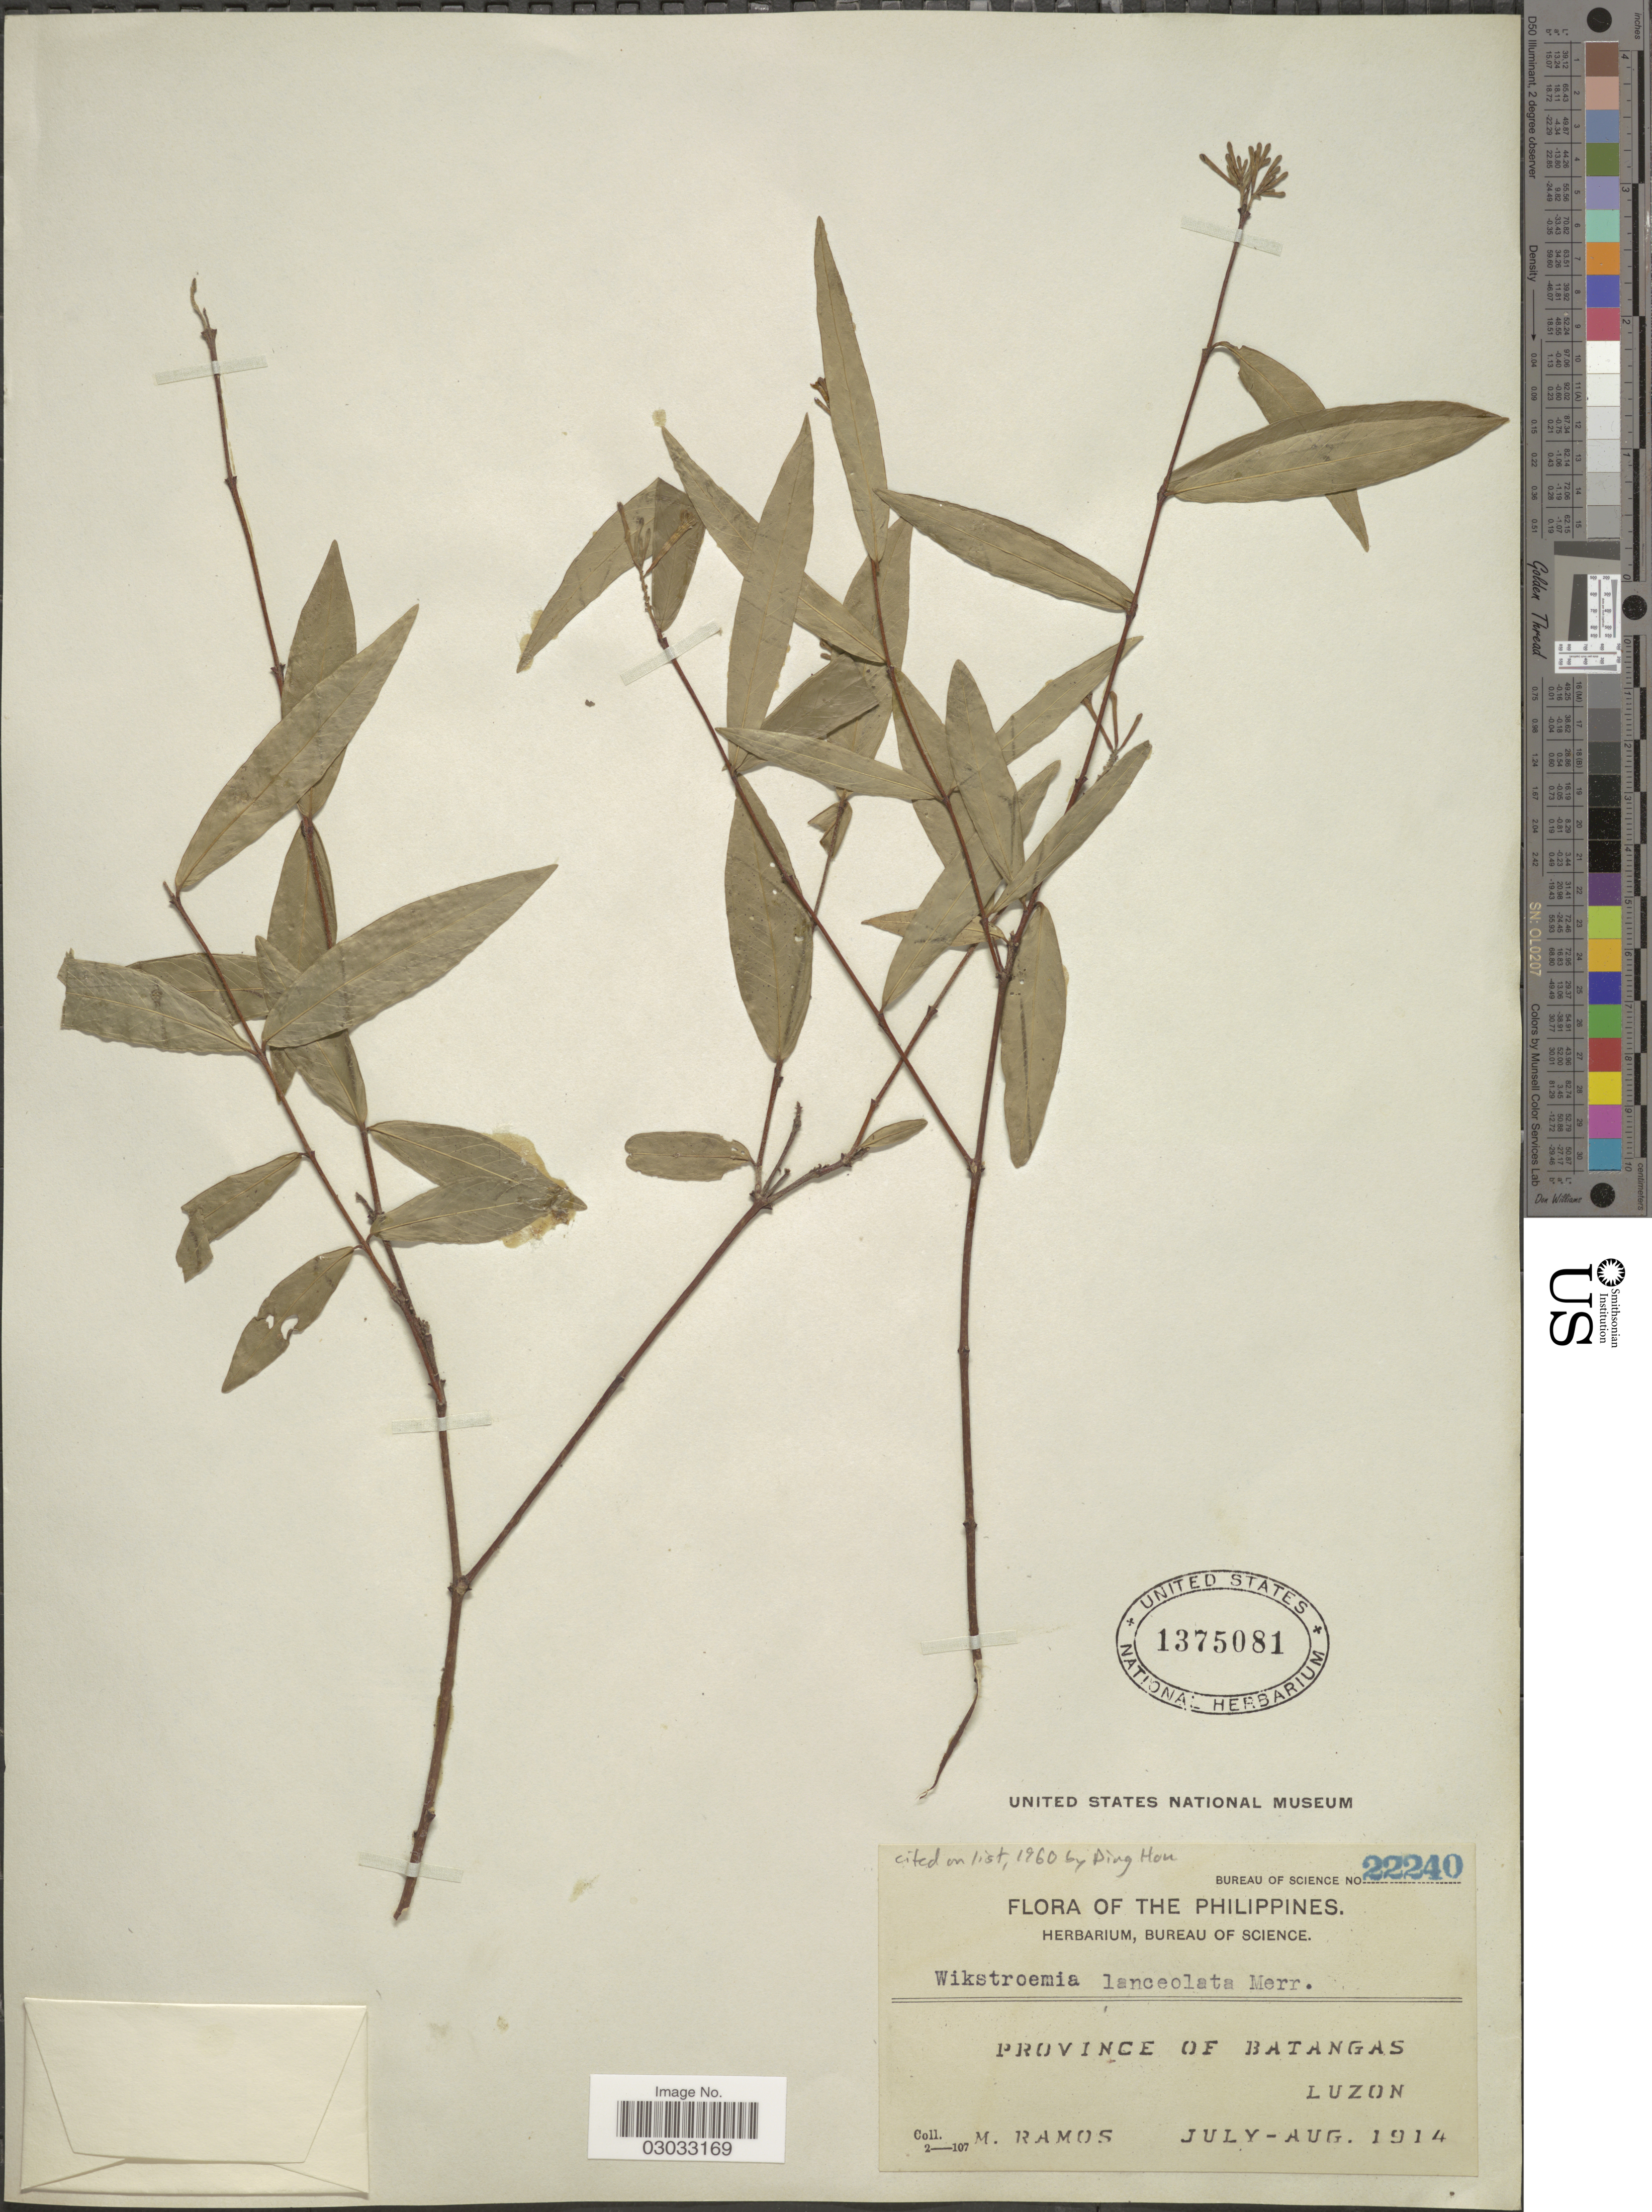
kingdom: Plantae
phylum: Tracheophyta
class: Magnoliopsida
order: Malvales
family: Thymelaeaceae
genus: Wikstroemia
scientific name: Wikstroemia lanceolata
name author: Merr.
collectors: M. Ramos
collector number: Bureau of Science 22240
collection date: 1914-07/1914-08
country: Philippines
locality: Province of Batangas, Luzon.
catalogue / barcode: US 1375081